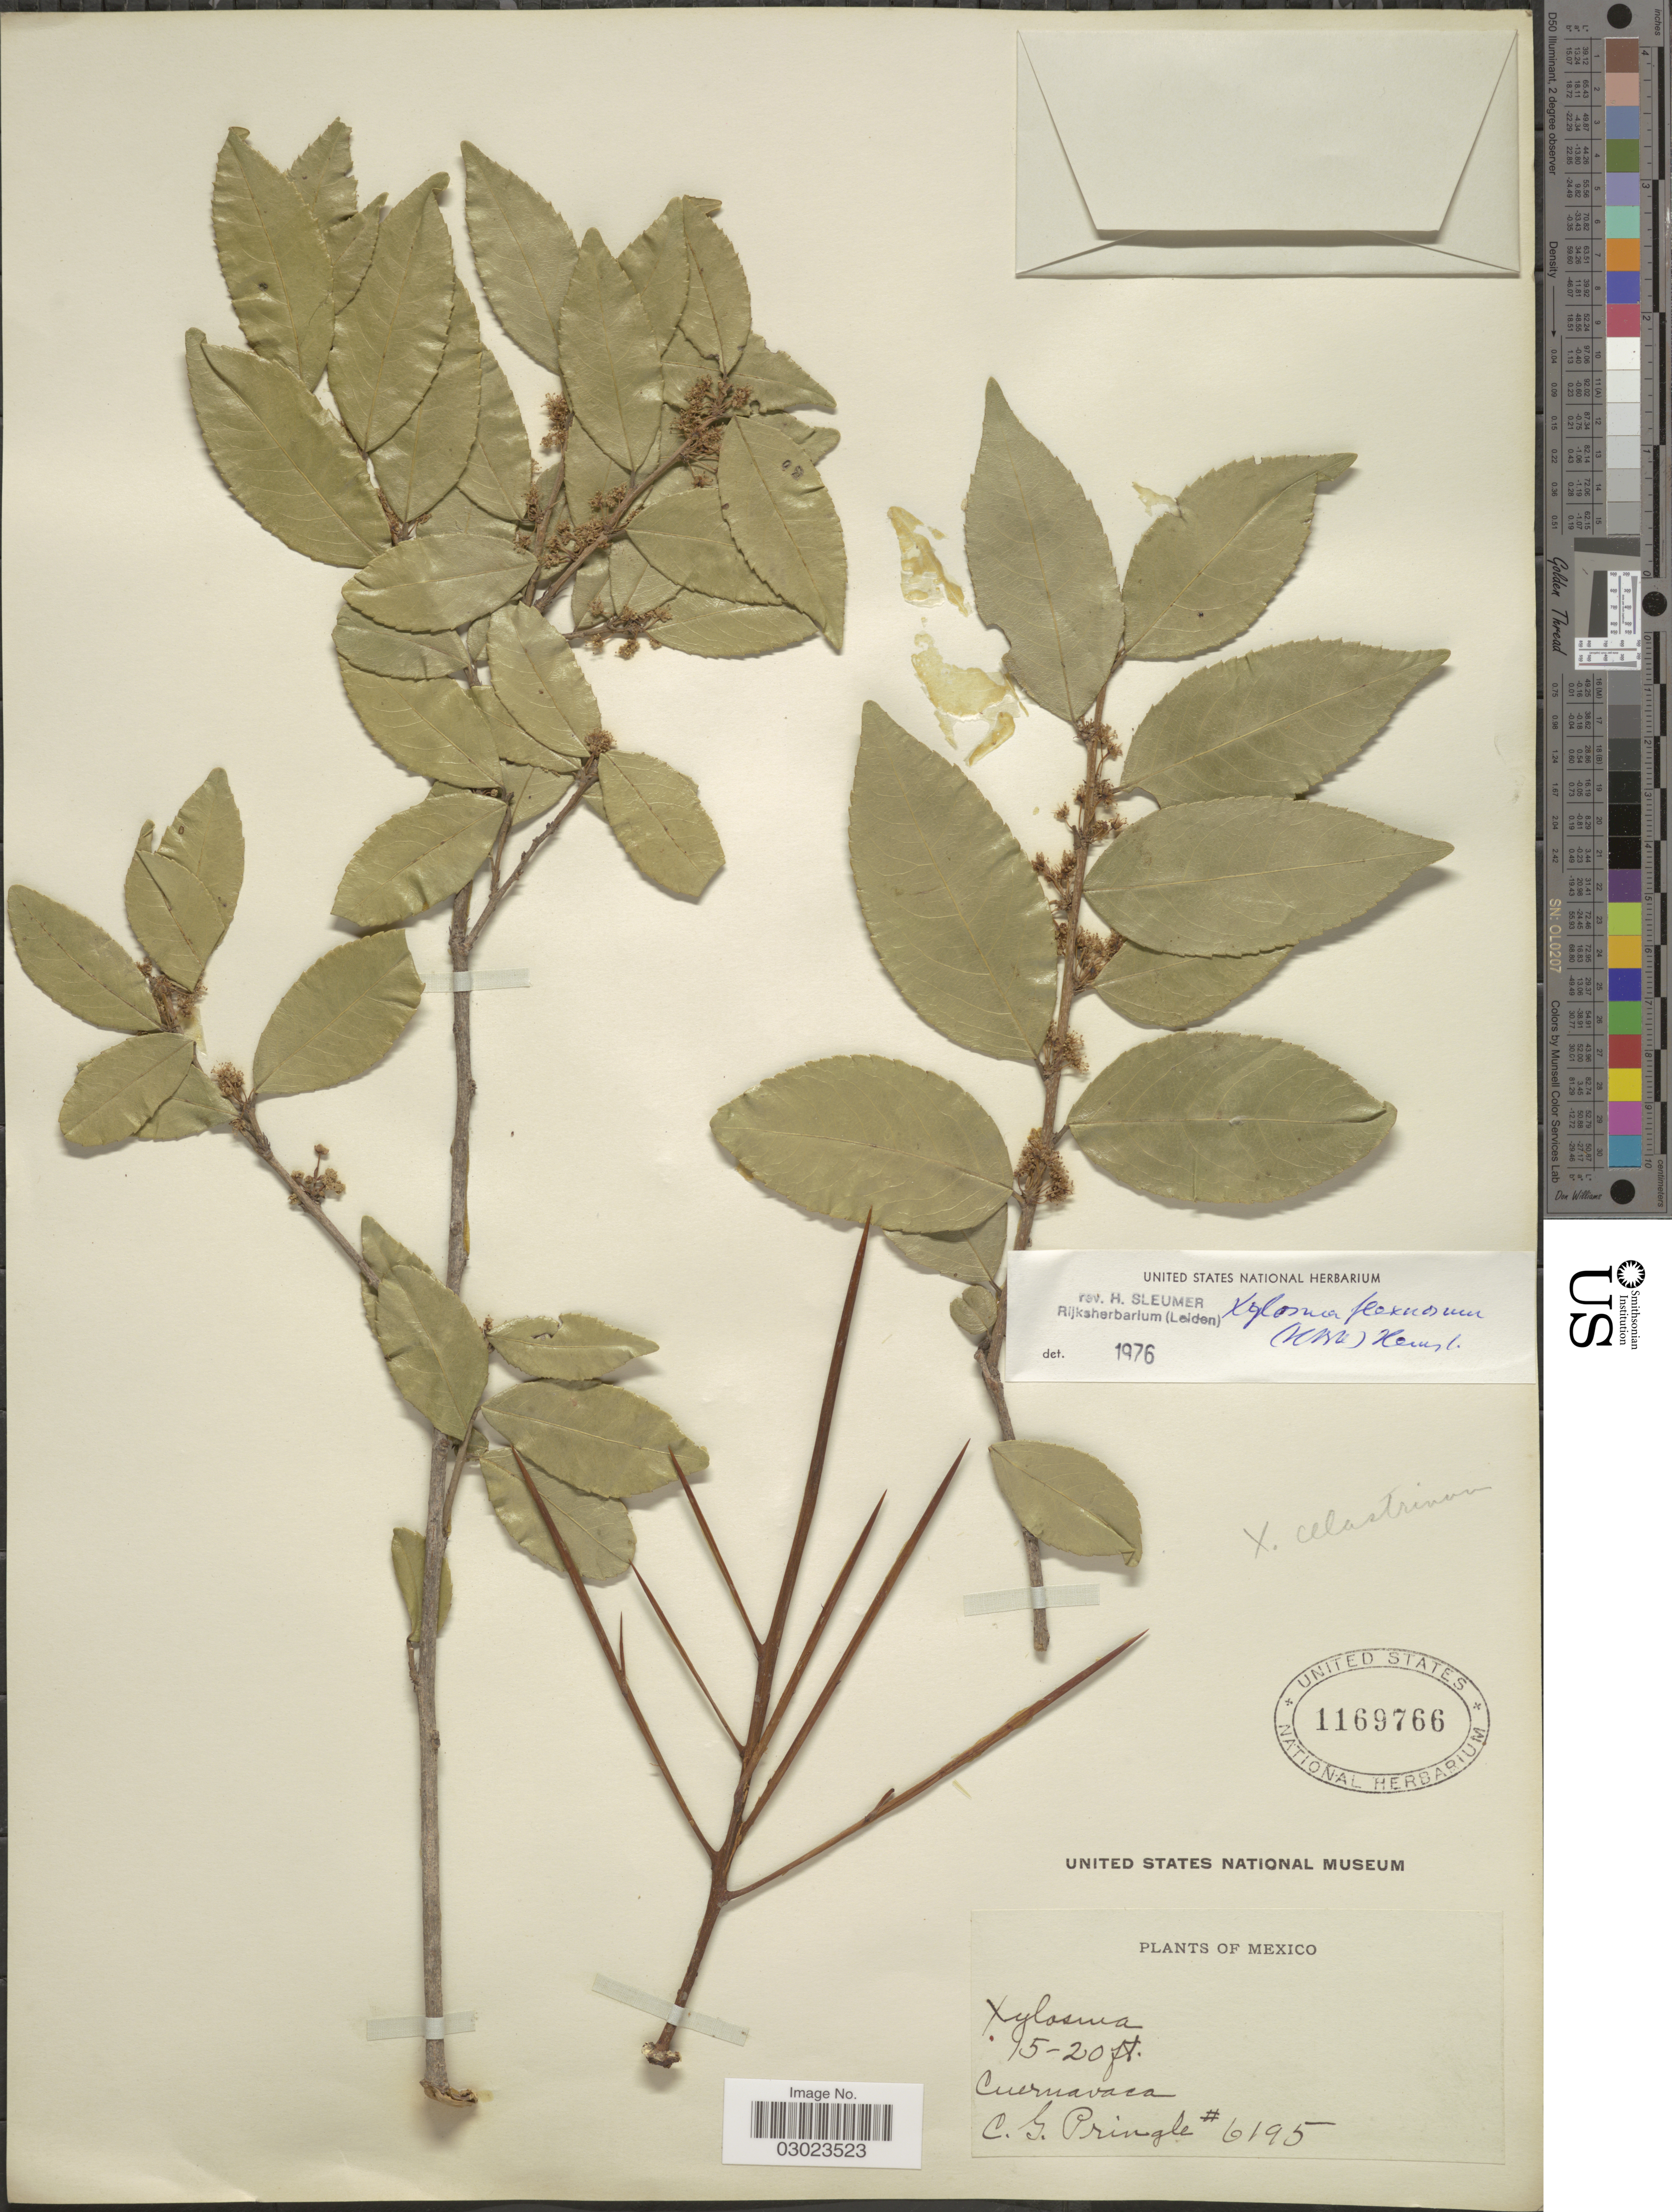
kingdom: Plantae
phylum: Tracheophyta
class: Magnoliopsida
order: Malpighiales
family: Salicaceae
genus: Xylosma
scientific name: Xylosma flexuosa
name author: (Kunth) Hemsl.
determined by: Sleumer, H. O.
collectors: C. G. Pringle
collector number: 6195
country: Mexico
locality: Cuernavaca.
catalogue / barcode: US 1169766